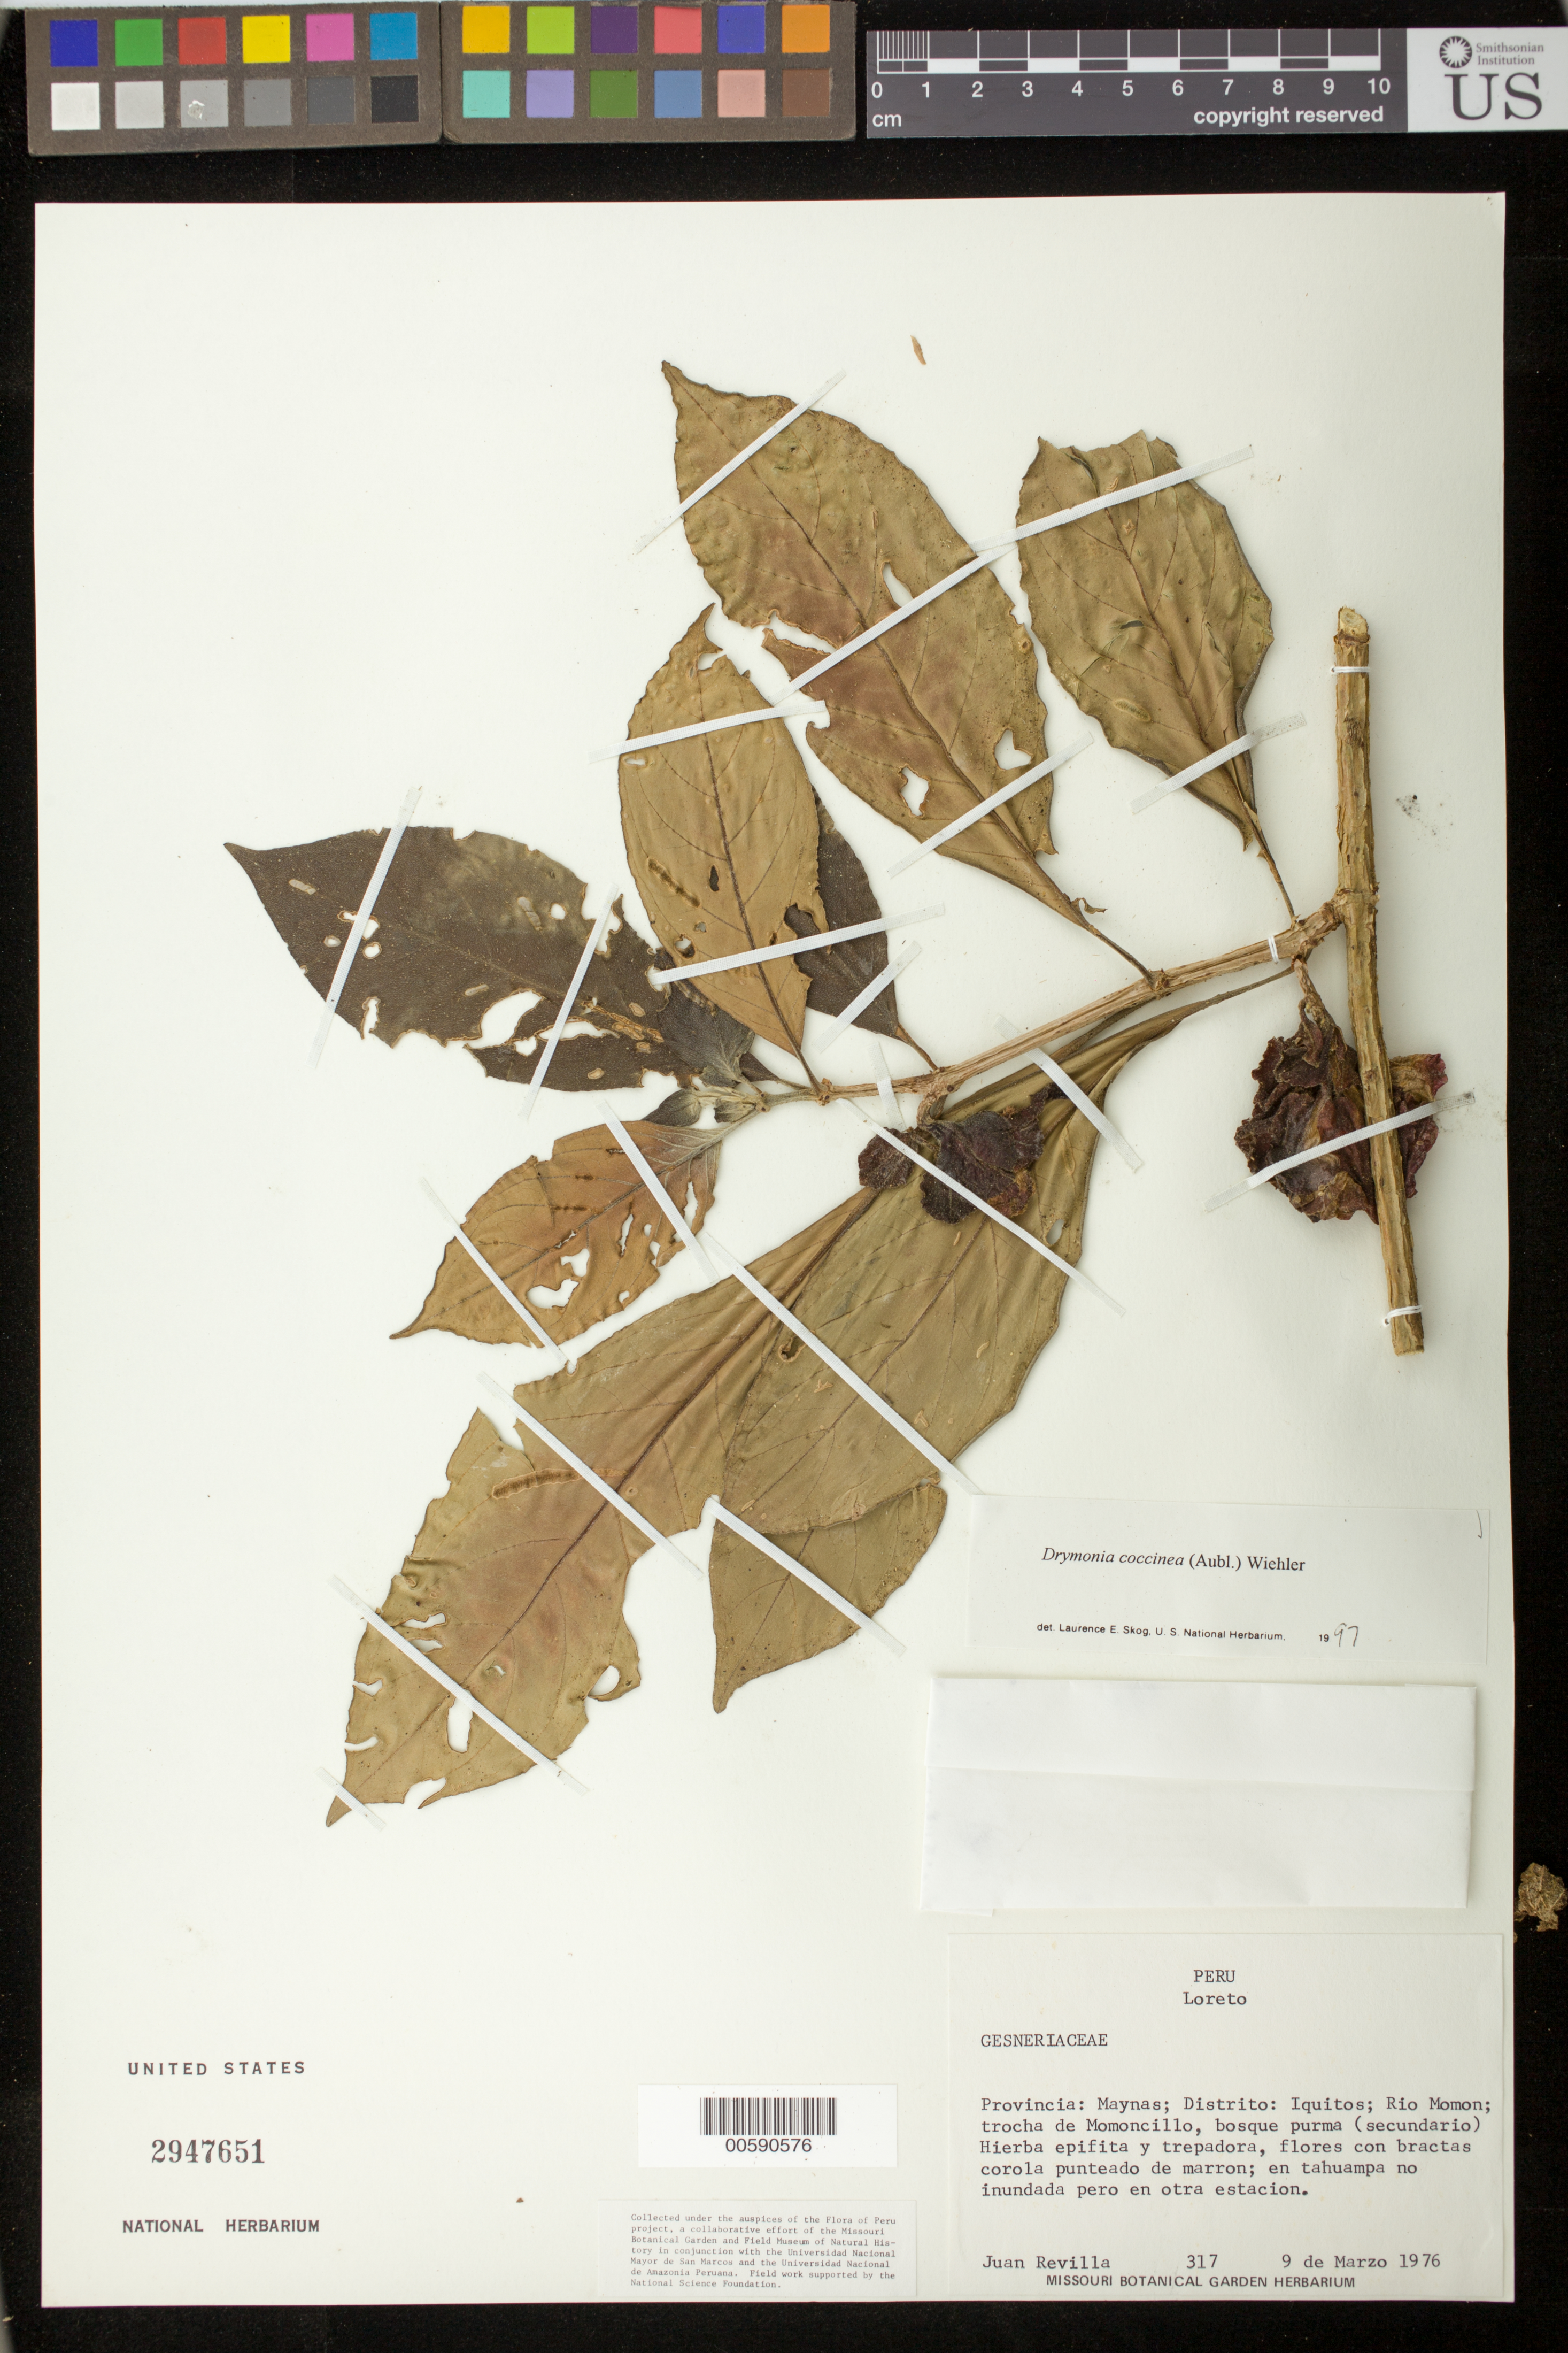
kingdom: Plantae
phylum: Tracheophyta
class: Magnoliopsida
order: Lamiales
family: Gesneriaceae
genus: Drymonia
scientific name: Drymonia coccinea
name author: (Aubl.) Wiehler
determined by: Skog, Laurence E.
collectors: J. Revilla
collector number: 317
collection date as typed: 09 Mar 1976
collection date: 1976-03-09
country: Peru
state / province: Loreto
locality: Prov. Maynas, Dtto. Iquitos; Rio Momon, trocha de Momoncillo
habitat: Bosque purma (secundario); en tahuampa no inundada pero en otra estacion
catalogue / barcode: US 2947651